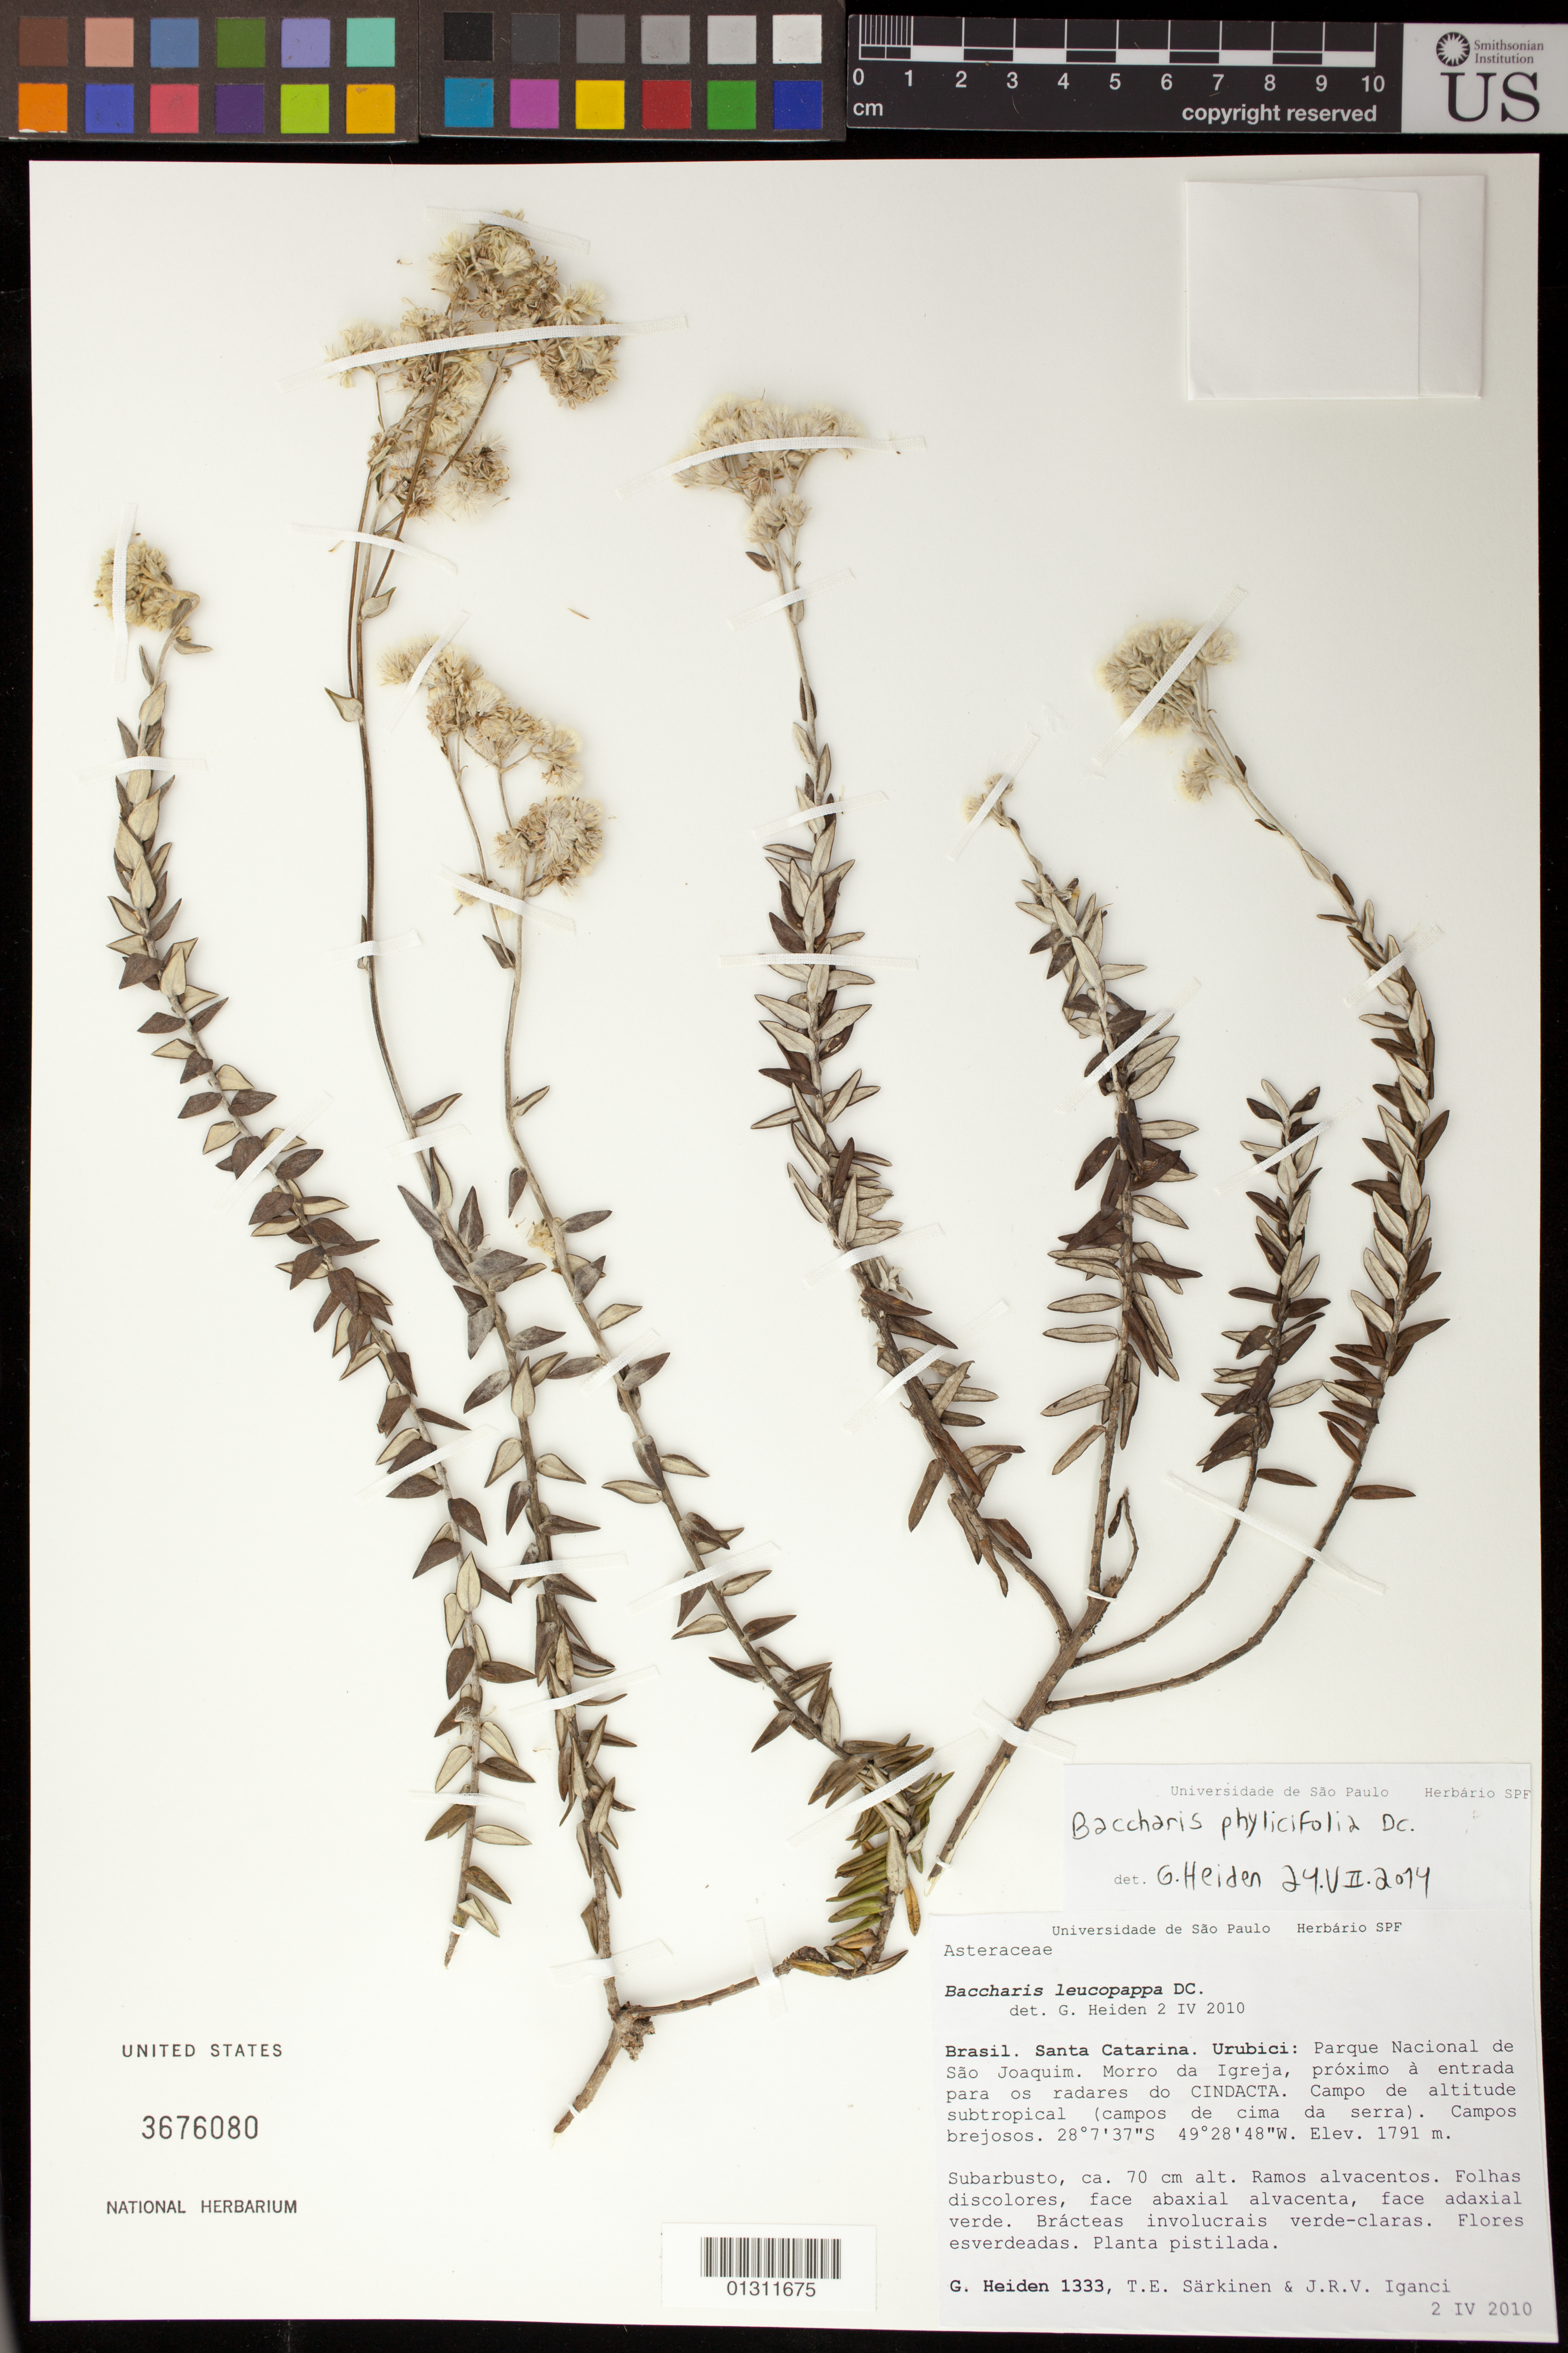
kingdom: Plantae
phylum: Tracheophyta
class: Magnoliopsida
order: Asterales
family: Asteraceae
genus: Baccharis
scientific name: Baccharis phylicifolia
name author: DC.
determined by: Heiden, G.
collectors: G. Heiden, Särkinen, T. & J. R. V. Iganci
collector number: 1333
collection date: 2010-04-02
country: Brazil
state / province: Santa Catarina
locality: Urubici: Parque Nacional de Sao Joaquim. Morro da Igreja, proximo a entrada para os radares do Cindacta.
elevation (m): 1791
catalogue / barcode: US 3676080